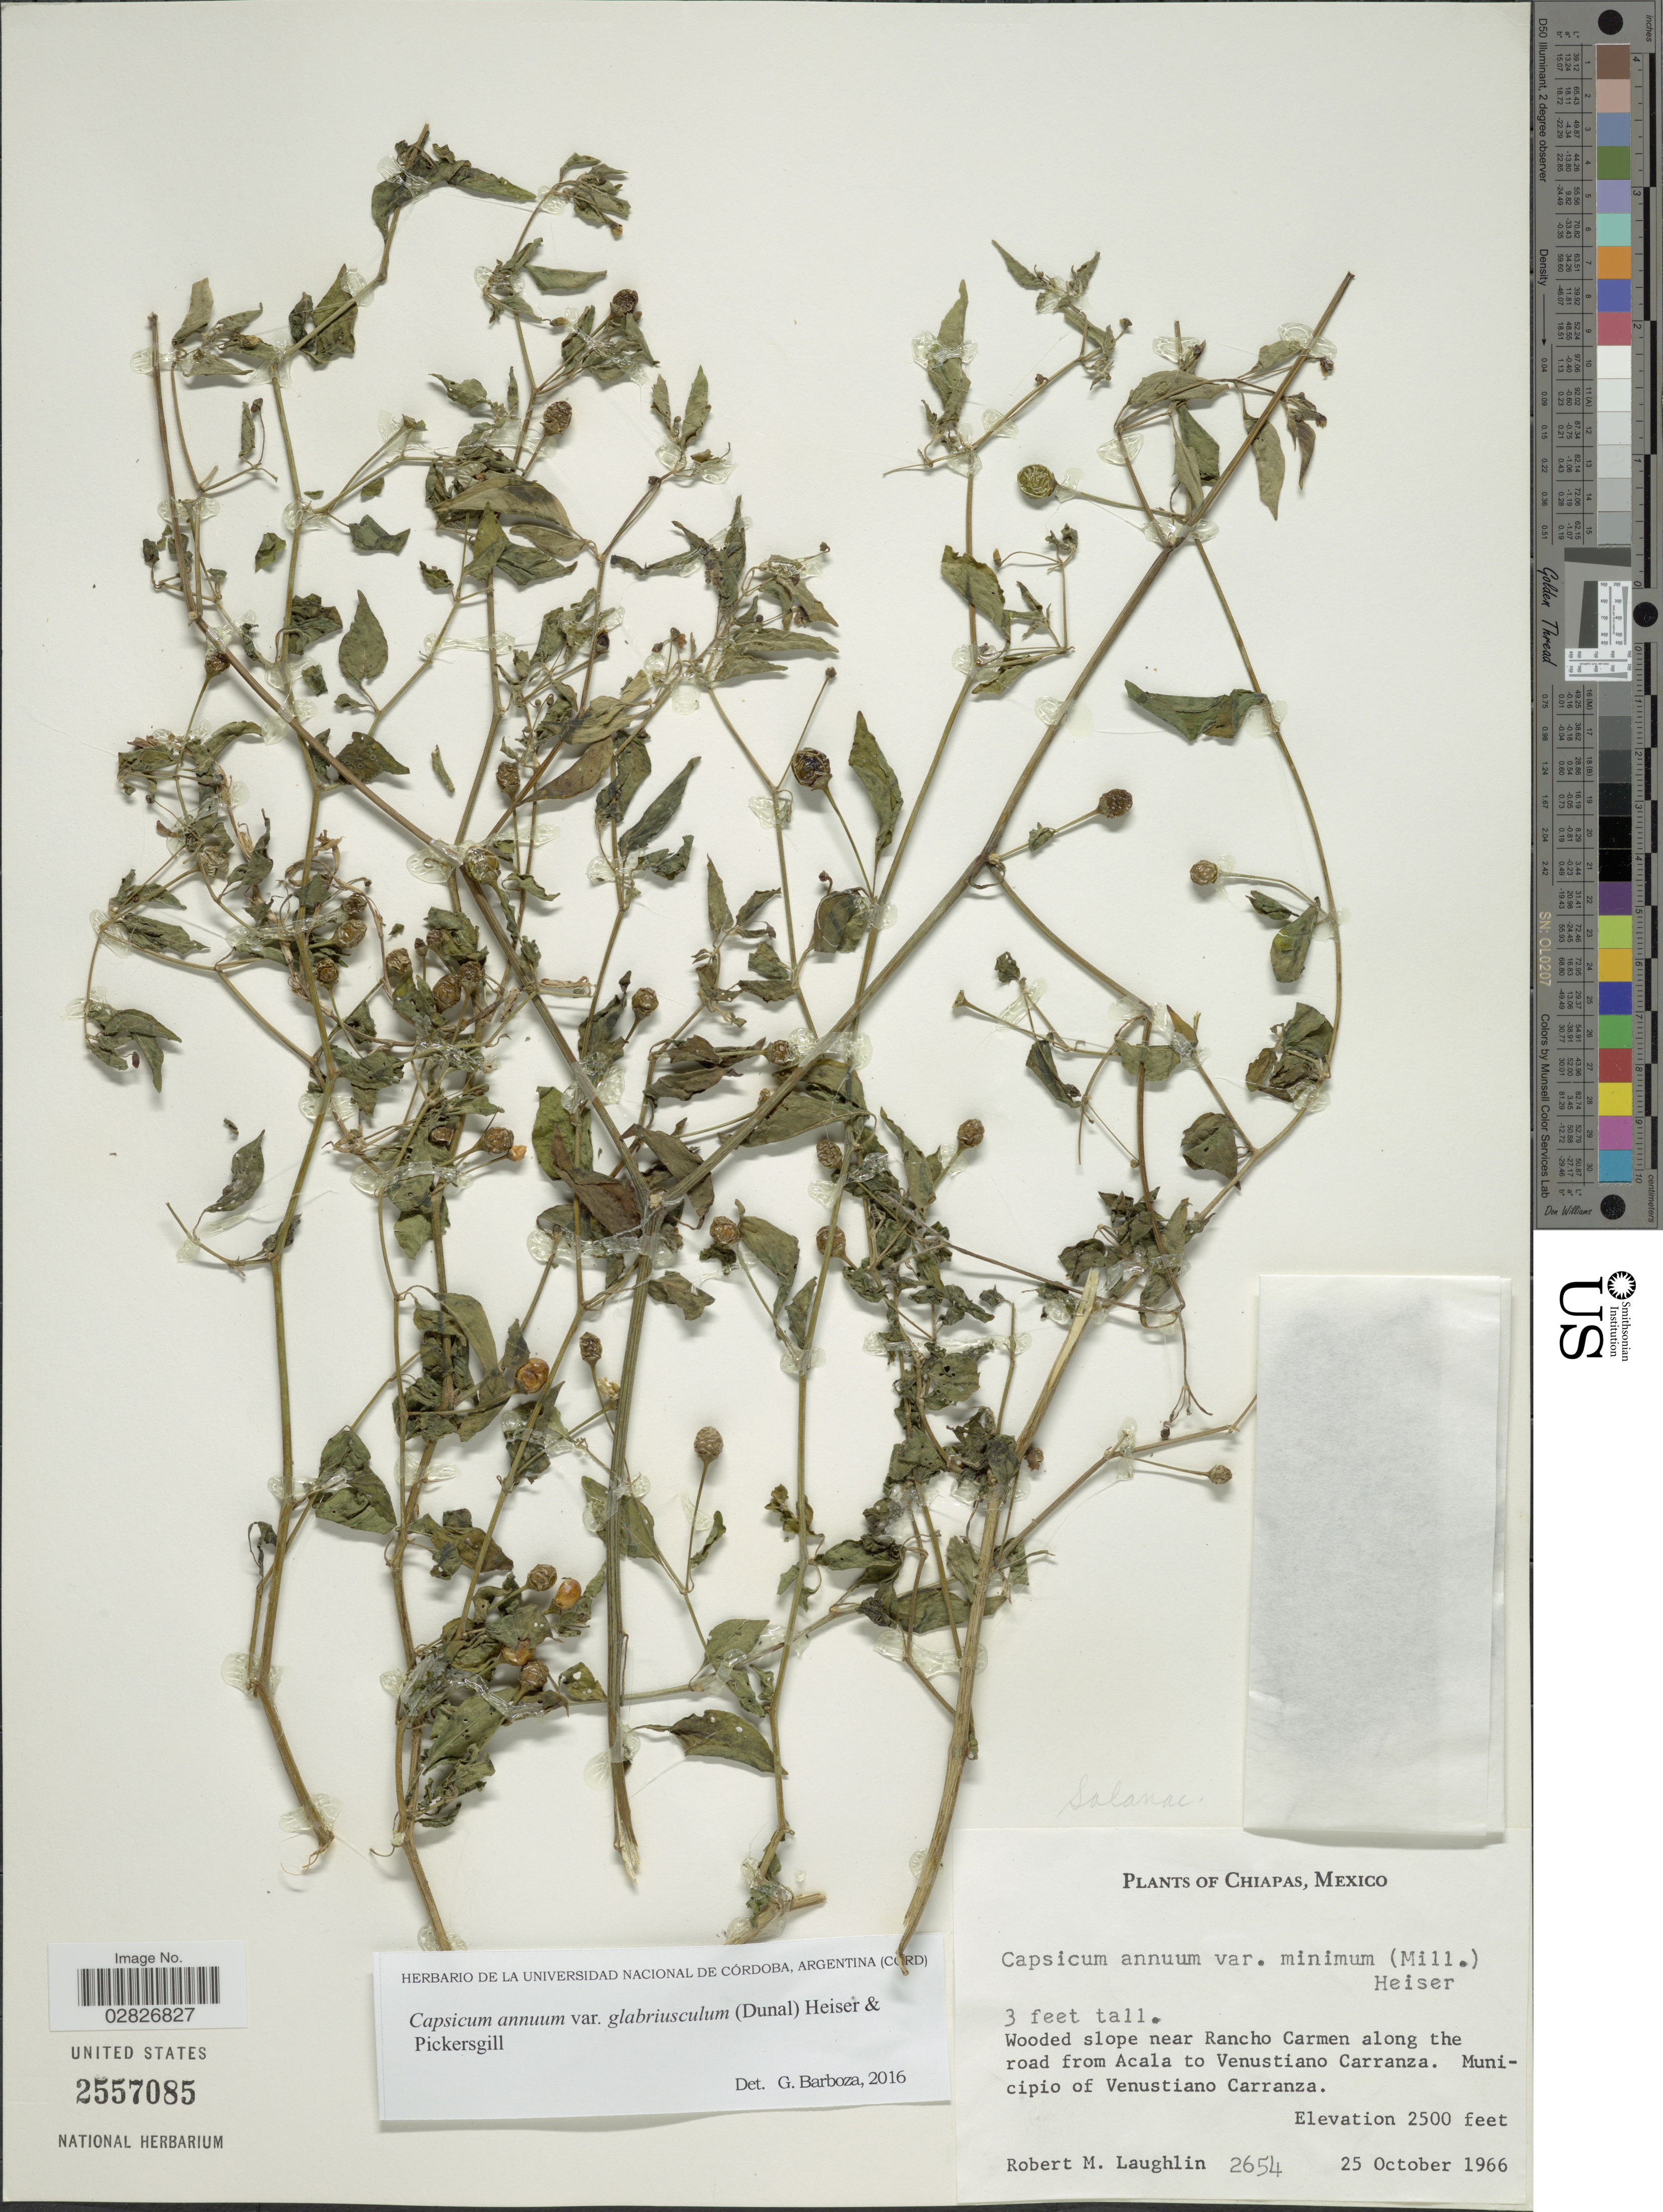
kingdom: Plantae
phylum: Tracheophyta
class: Magnoliopsida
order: Solanales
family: Solanaceae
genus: Capsicum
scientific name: Capsicum annuum var. glabriusculum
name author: (Dunal) Heiser & Pickersgill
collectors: R. M. Laughlin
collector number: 2654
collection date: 1966-10-25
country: Mexico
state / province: Chiapas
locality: Wooded slope near Rancho Carmen along the road from Acala to Venustiano Carranza, Municipio of Venustanio Carranza.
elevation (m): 762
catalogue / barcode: US 2557085